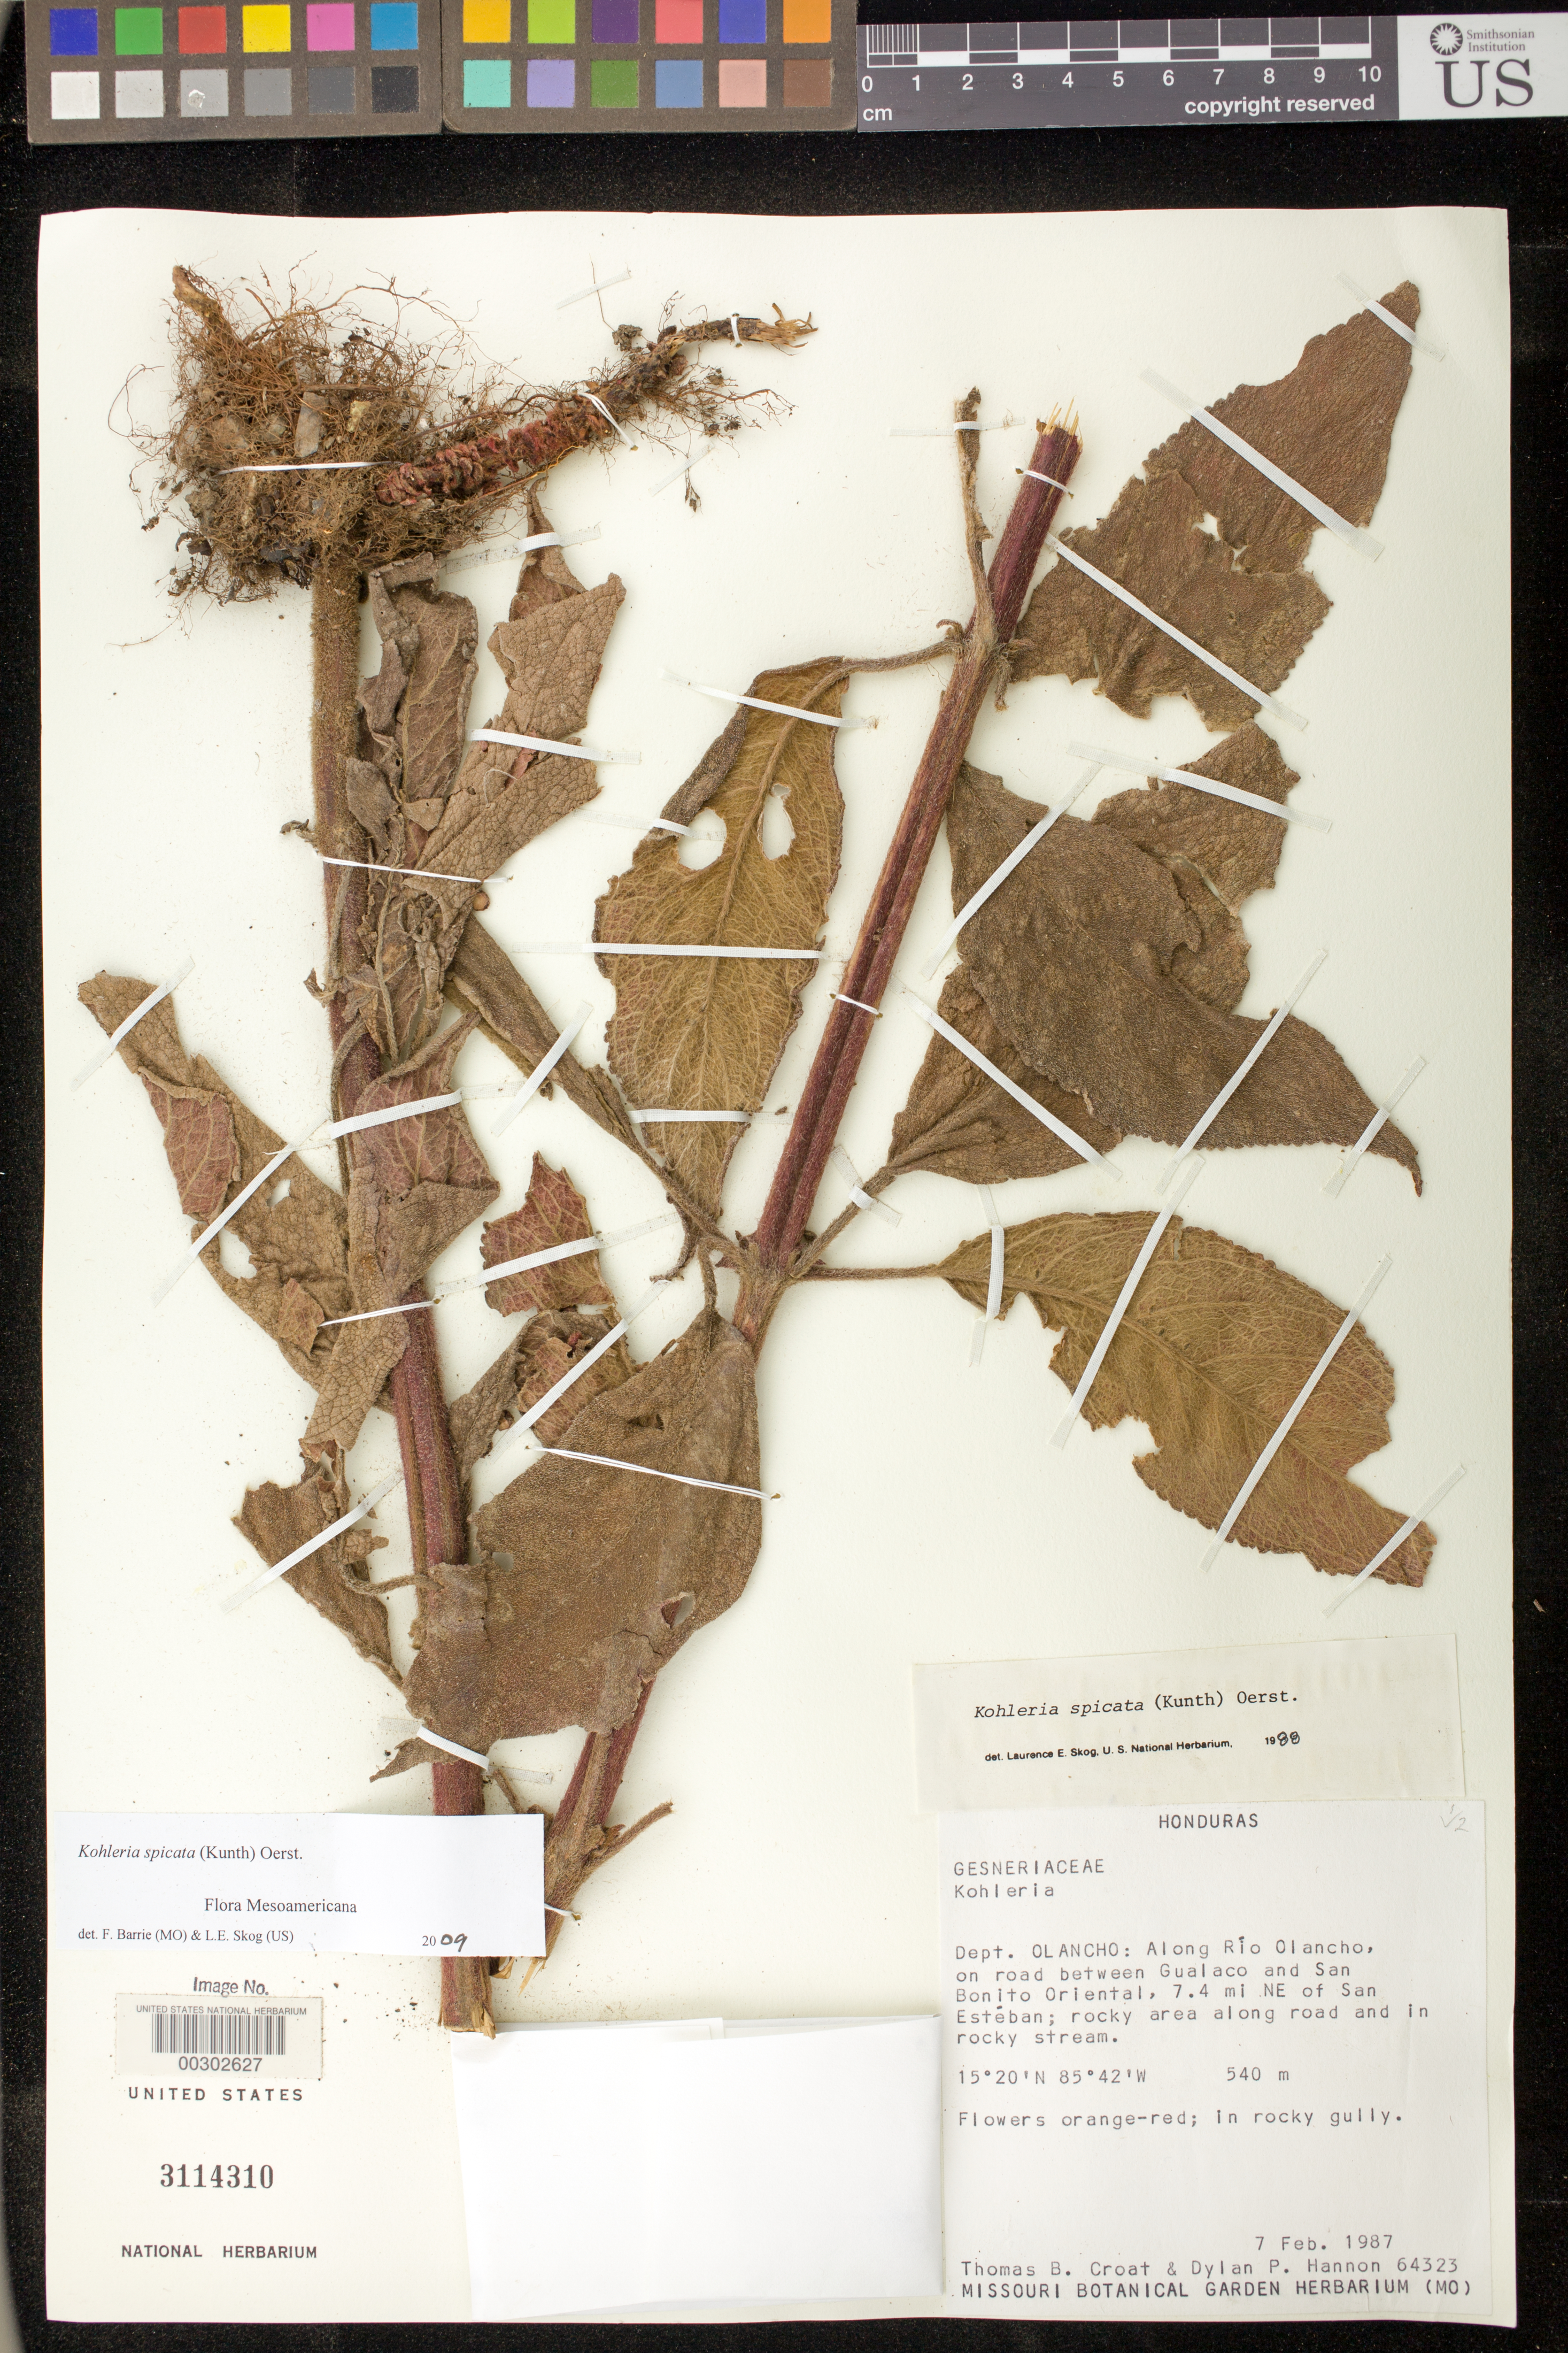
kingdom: Plantae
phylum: Tracheophyta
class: Magnoliopsida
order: Lamiales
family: Gesneriaceae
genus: Kohleria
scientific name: Kohleria spicata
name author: (Kunth) Oerst.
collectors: T. B. Croat & D. Hannon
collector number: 64323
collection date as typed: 07 Feb 1987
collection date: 1987-02-07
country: Honduras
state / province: Olancho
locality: Along Rio Olancho, on road between Gualaco and San Bonito Oriental, 7.4 mi NE of San Esteban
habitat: Rocky area along road and in rocky stream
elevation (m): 540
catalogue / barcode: US 3114310